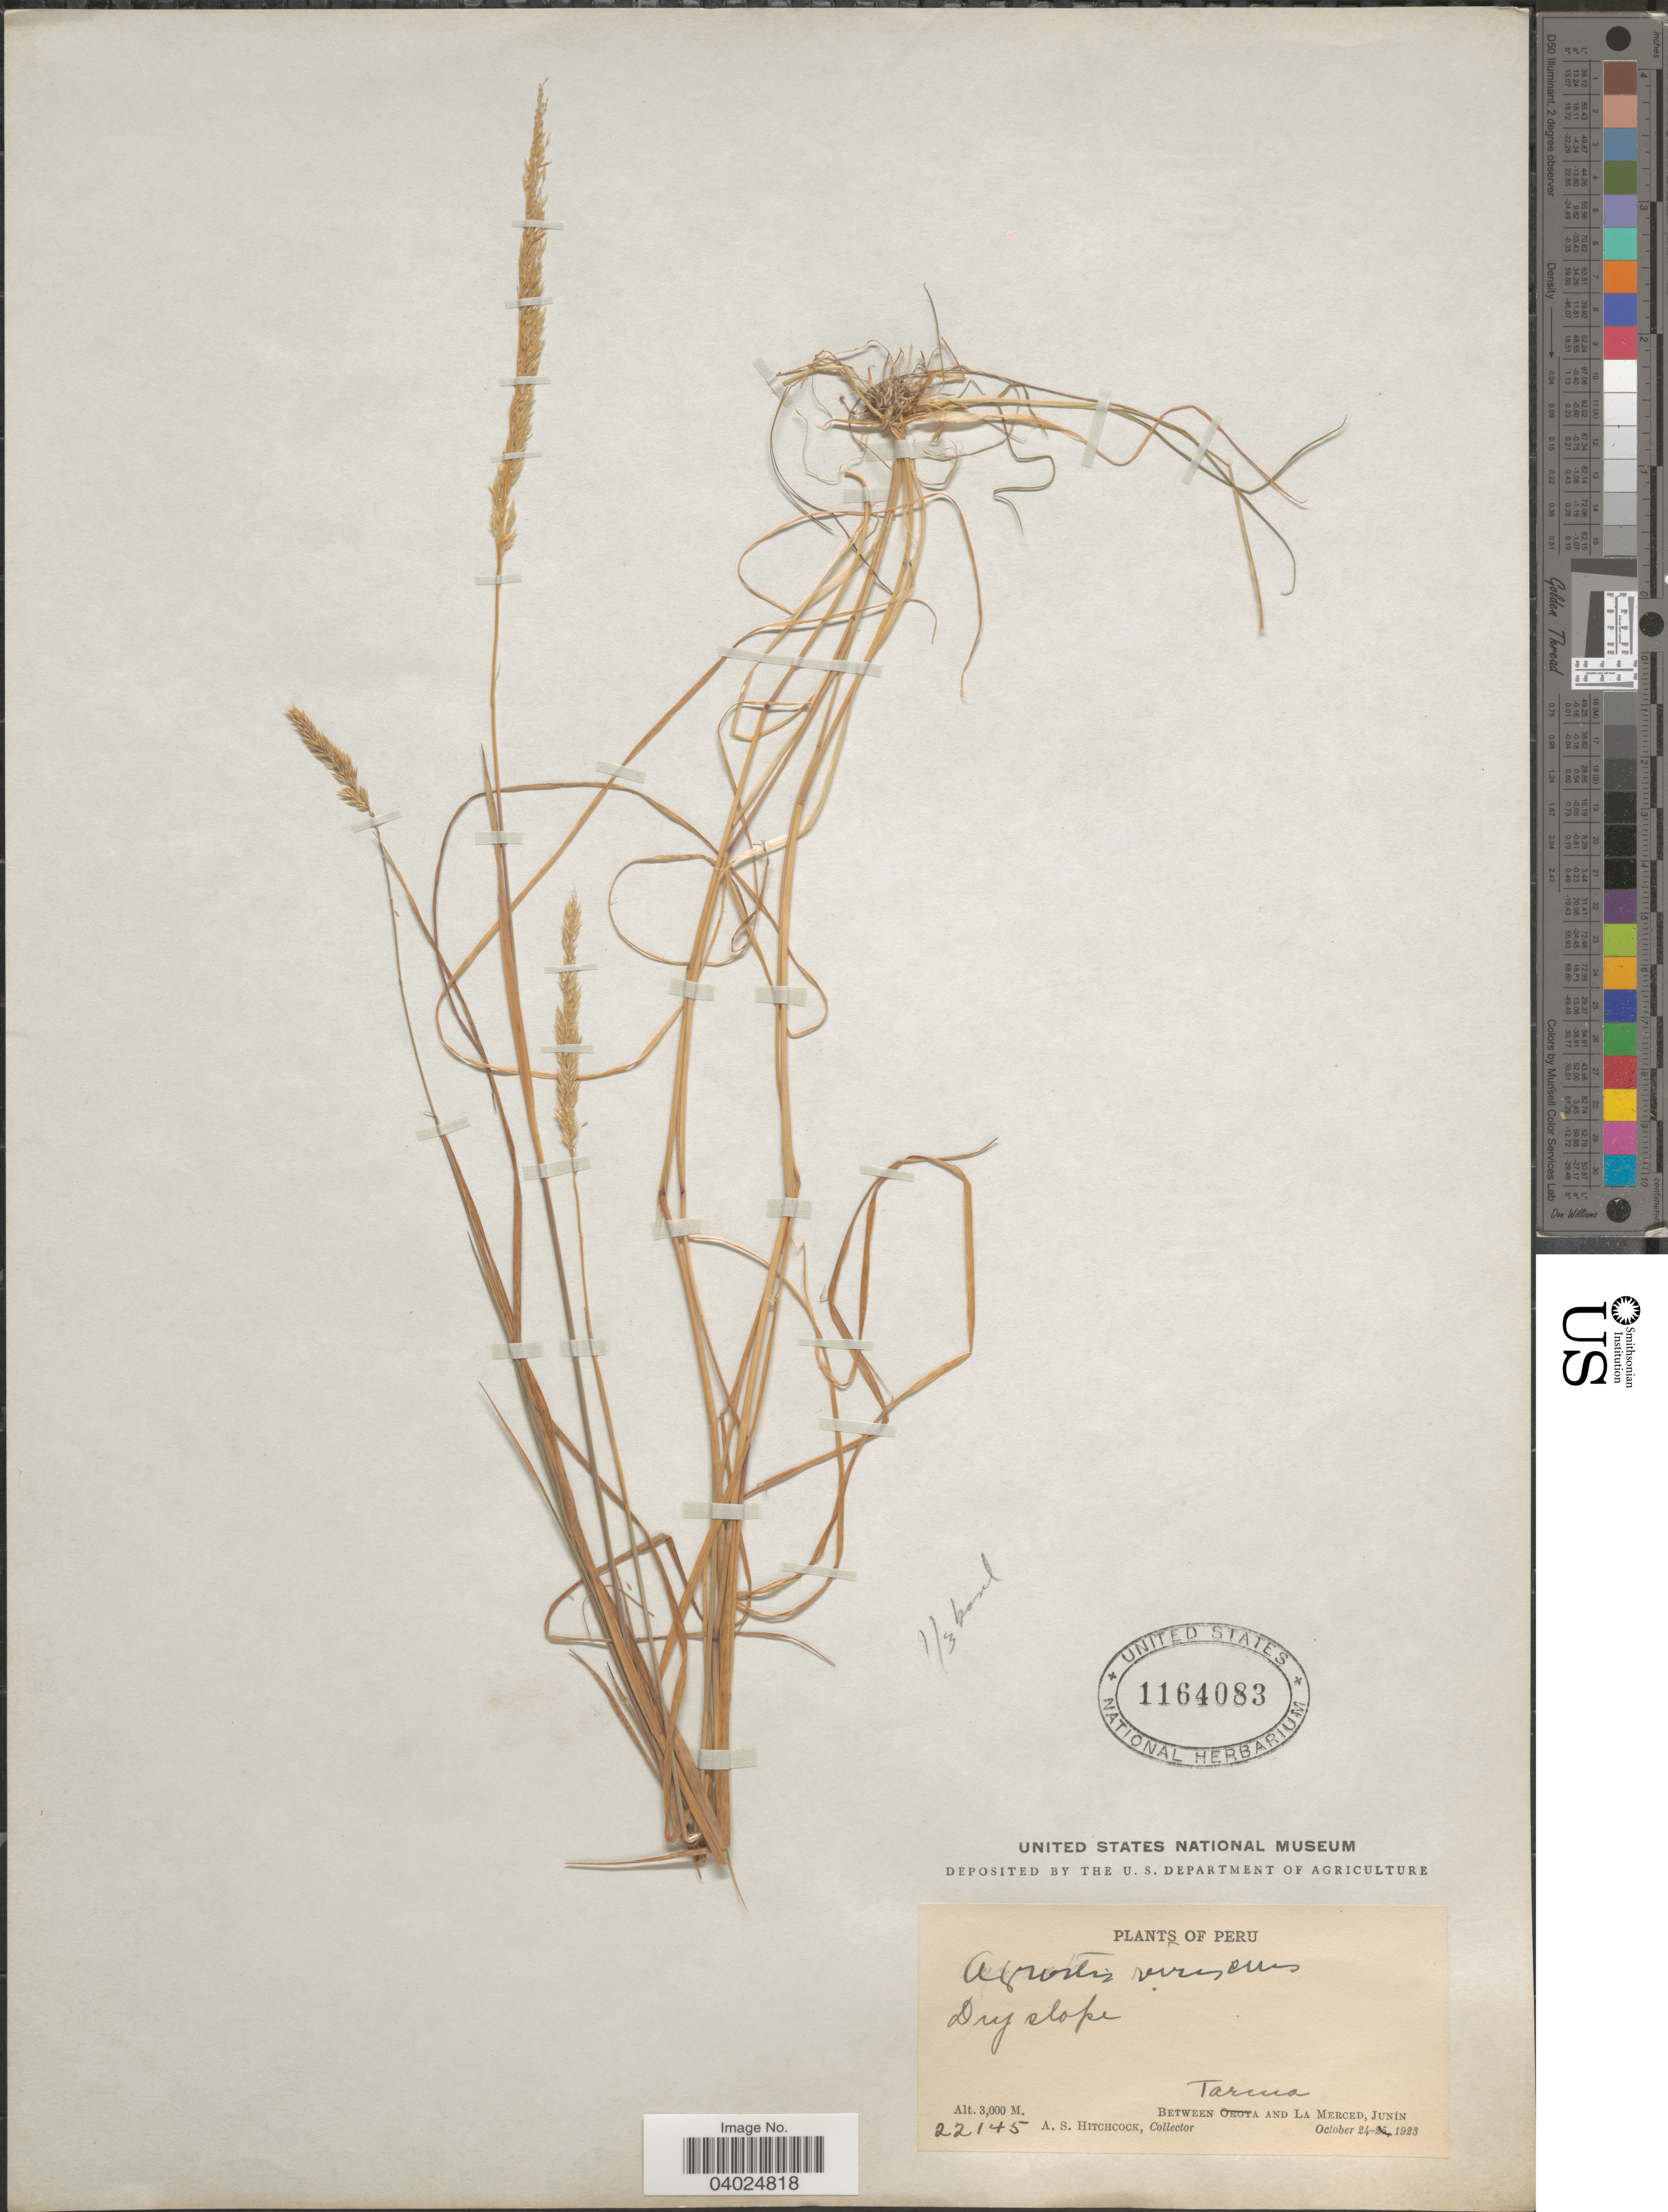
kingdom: Plantae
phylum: Tracheophyta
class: Liliopsida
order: Poales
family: Poaceae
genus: Agrostis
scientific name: Agrostis tolucensis Kunth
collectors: A. S. Hitchcock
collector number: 22145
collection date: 1923-10-24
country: Peru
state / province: Junín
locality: Between Tarma and La Merced.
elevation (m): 3000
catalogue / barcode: US 1164083